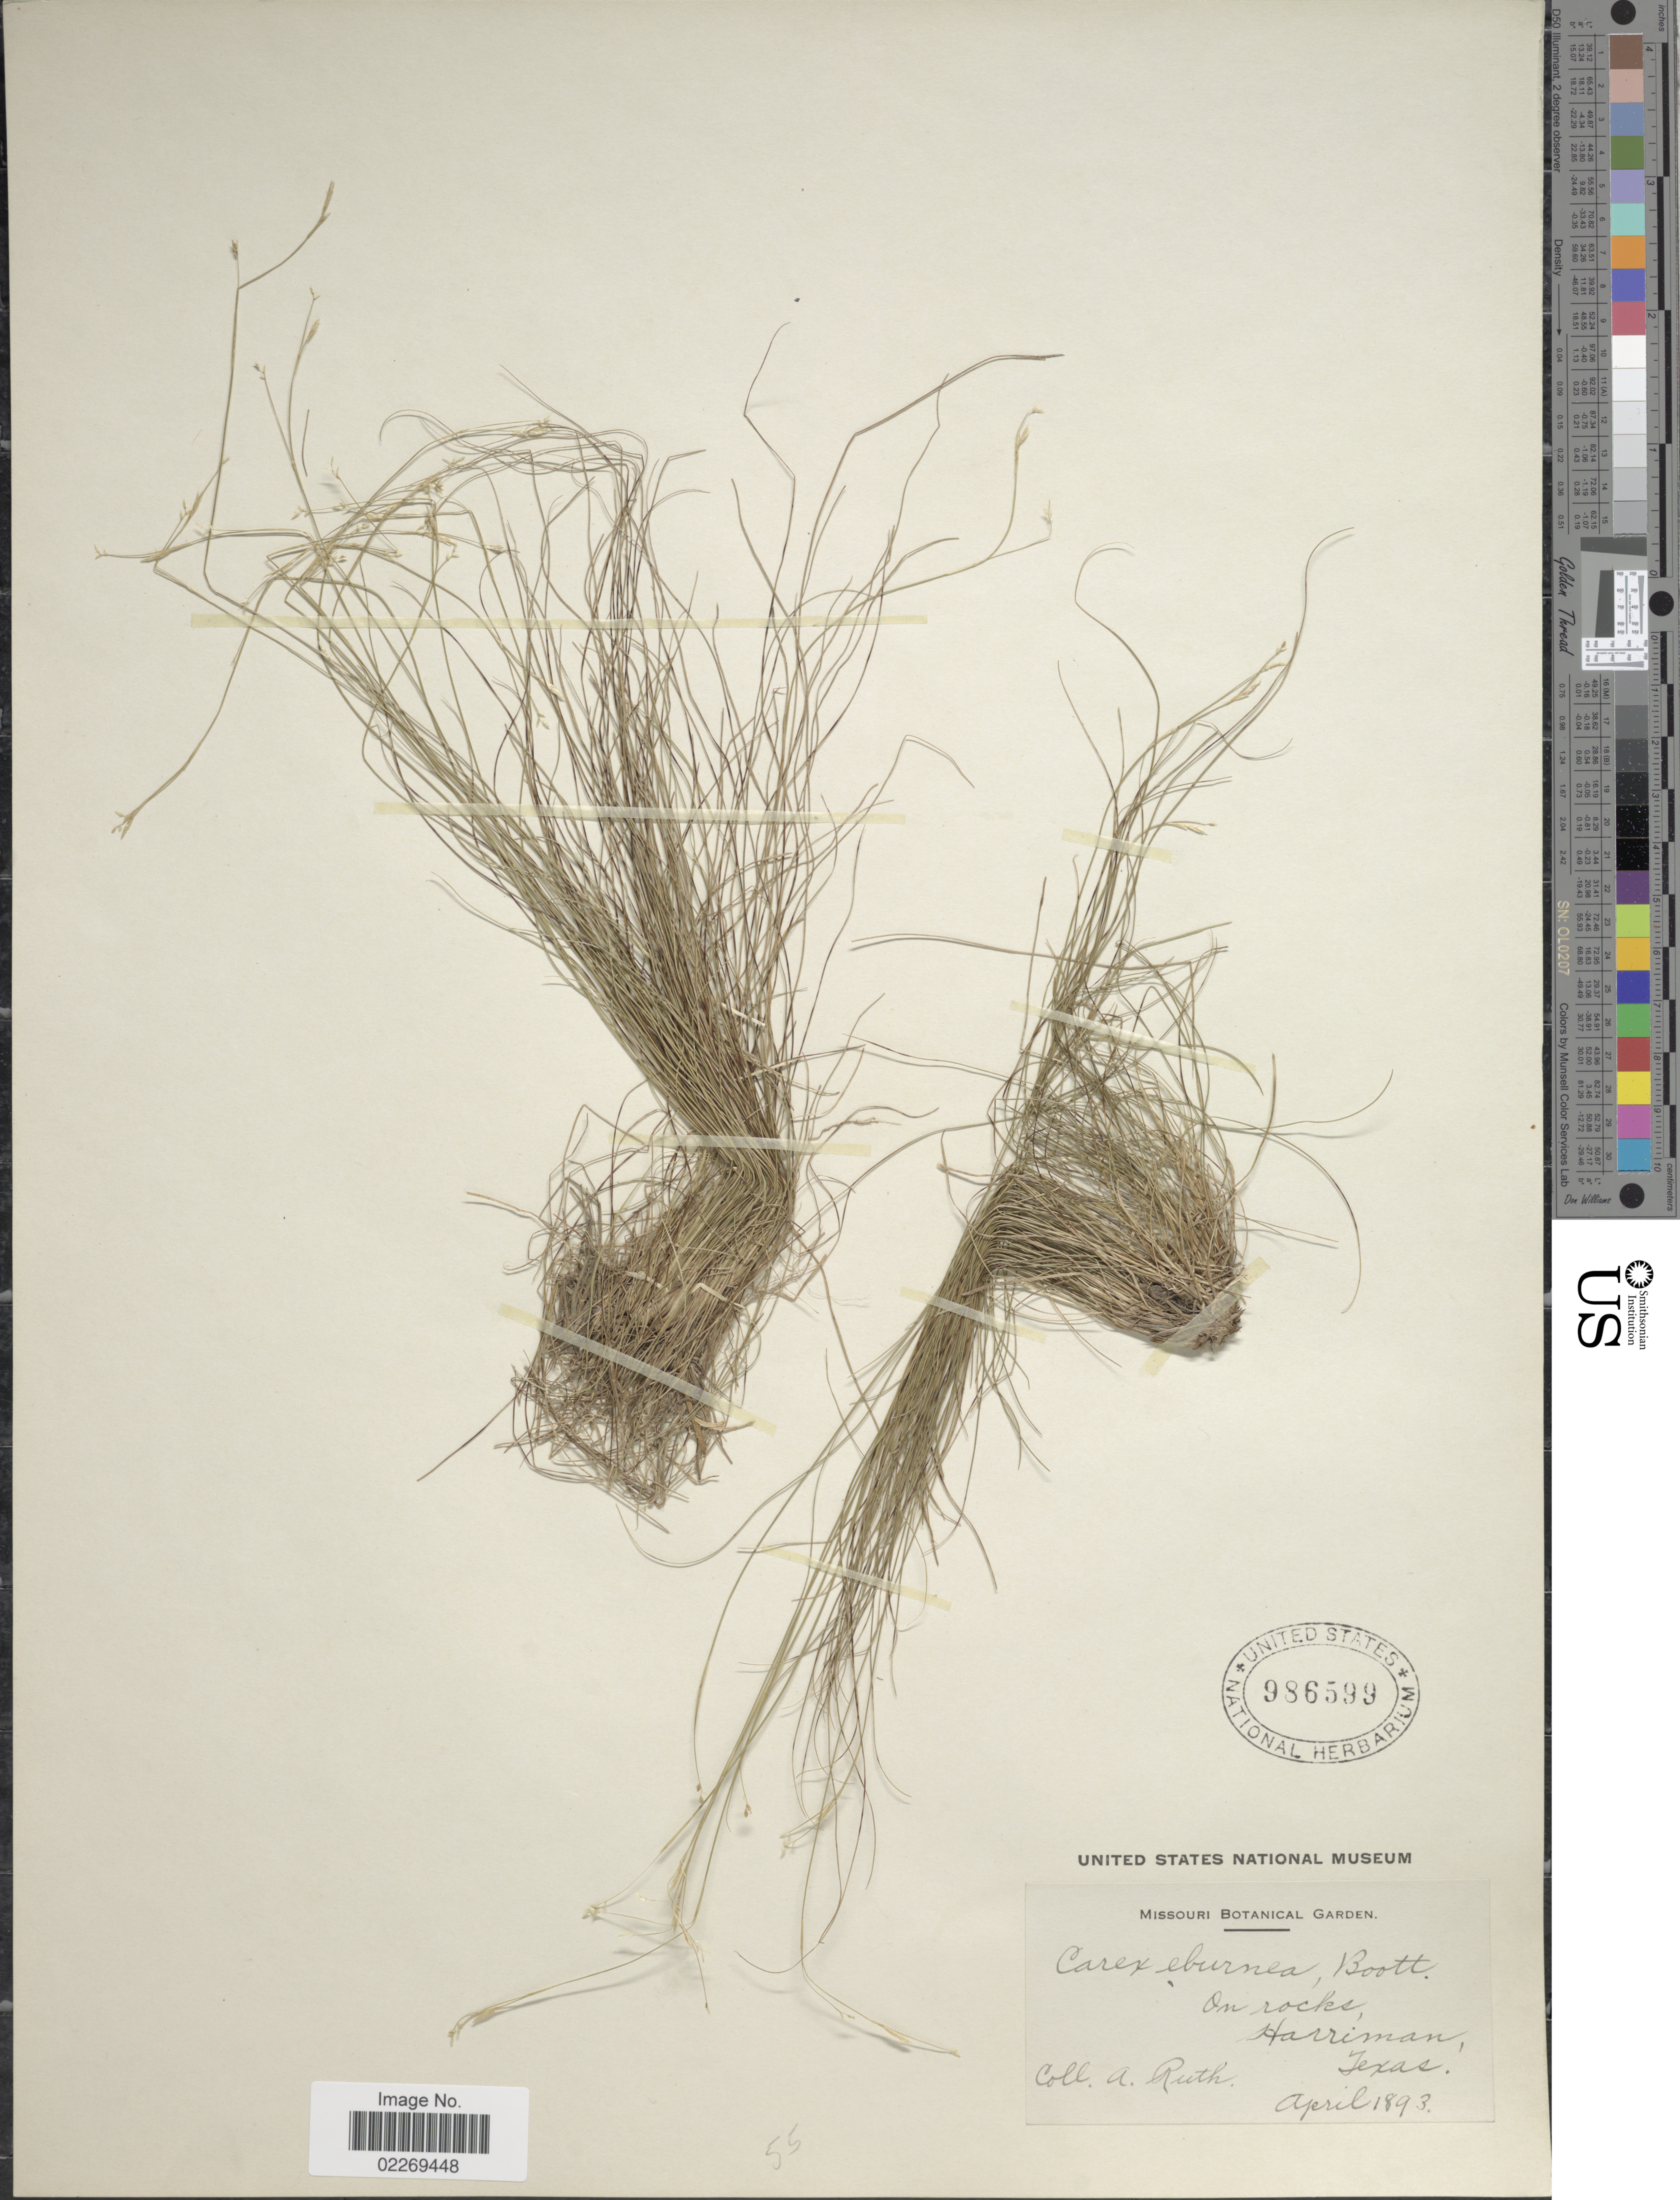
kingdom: Plantae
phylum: Tracheophyta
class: Liliopsida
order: Poales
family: Cyperaceae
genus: Carex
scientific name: Carex eburnea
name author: Boott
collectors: A. Ruth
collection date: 1893-04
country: United States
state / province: Texas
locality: Harriman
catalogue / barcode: US 986599